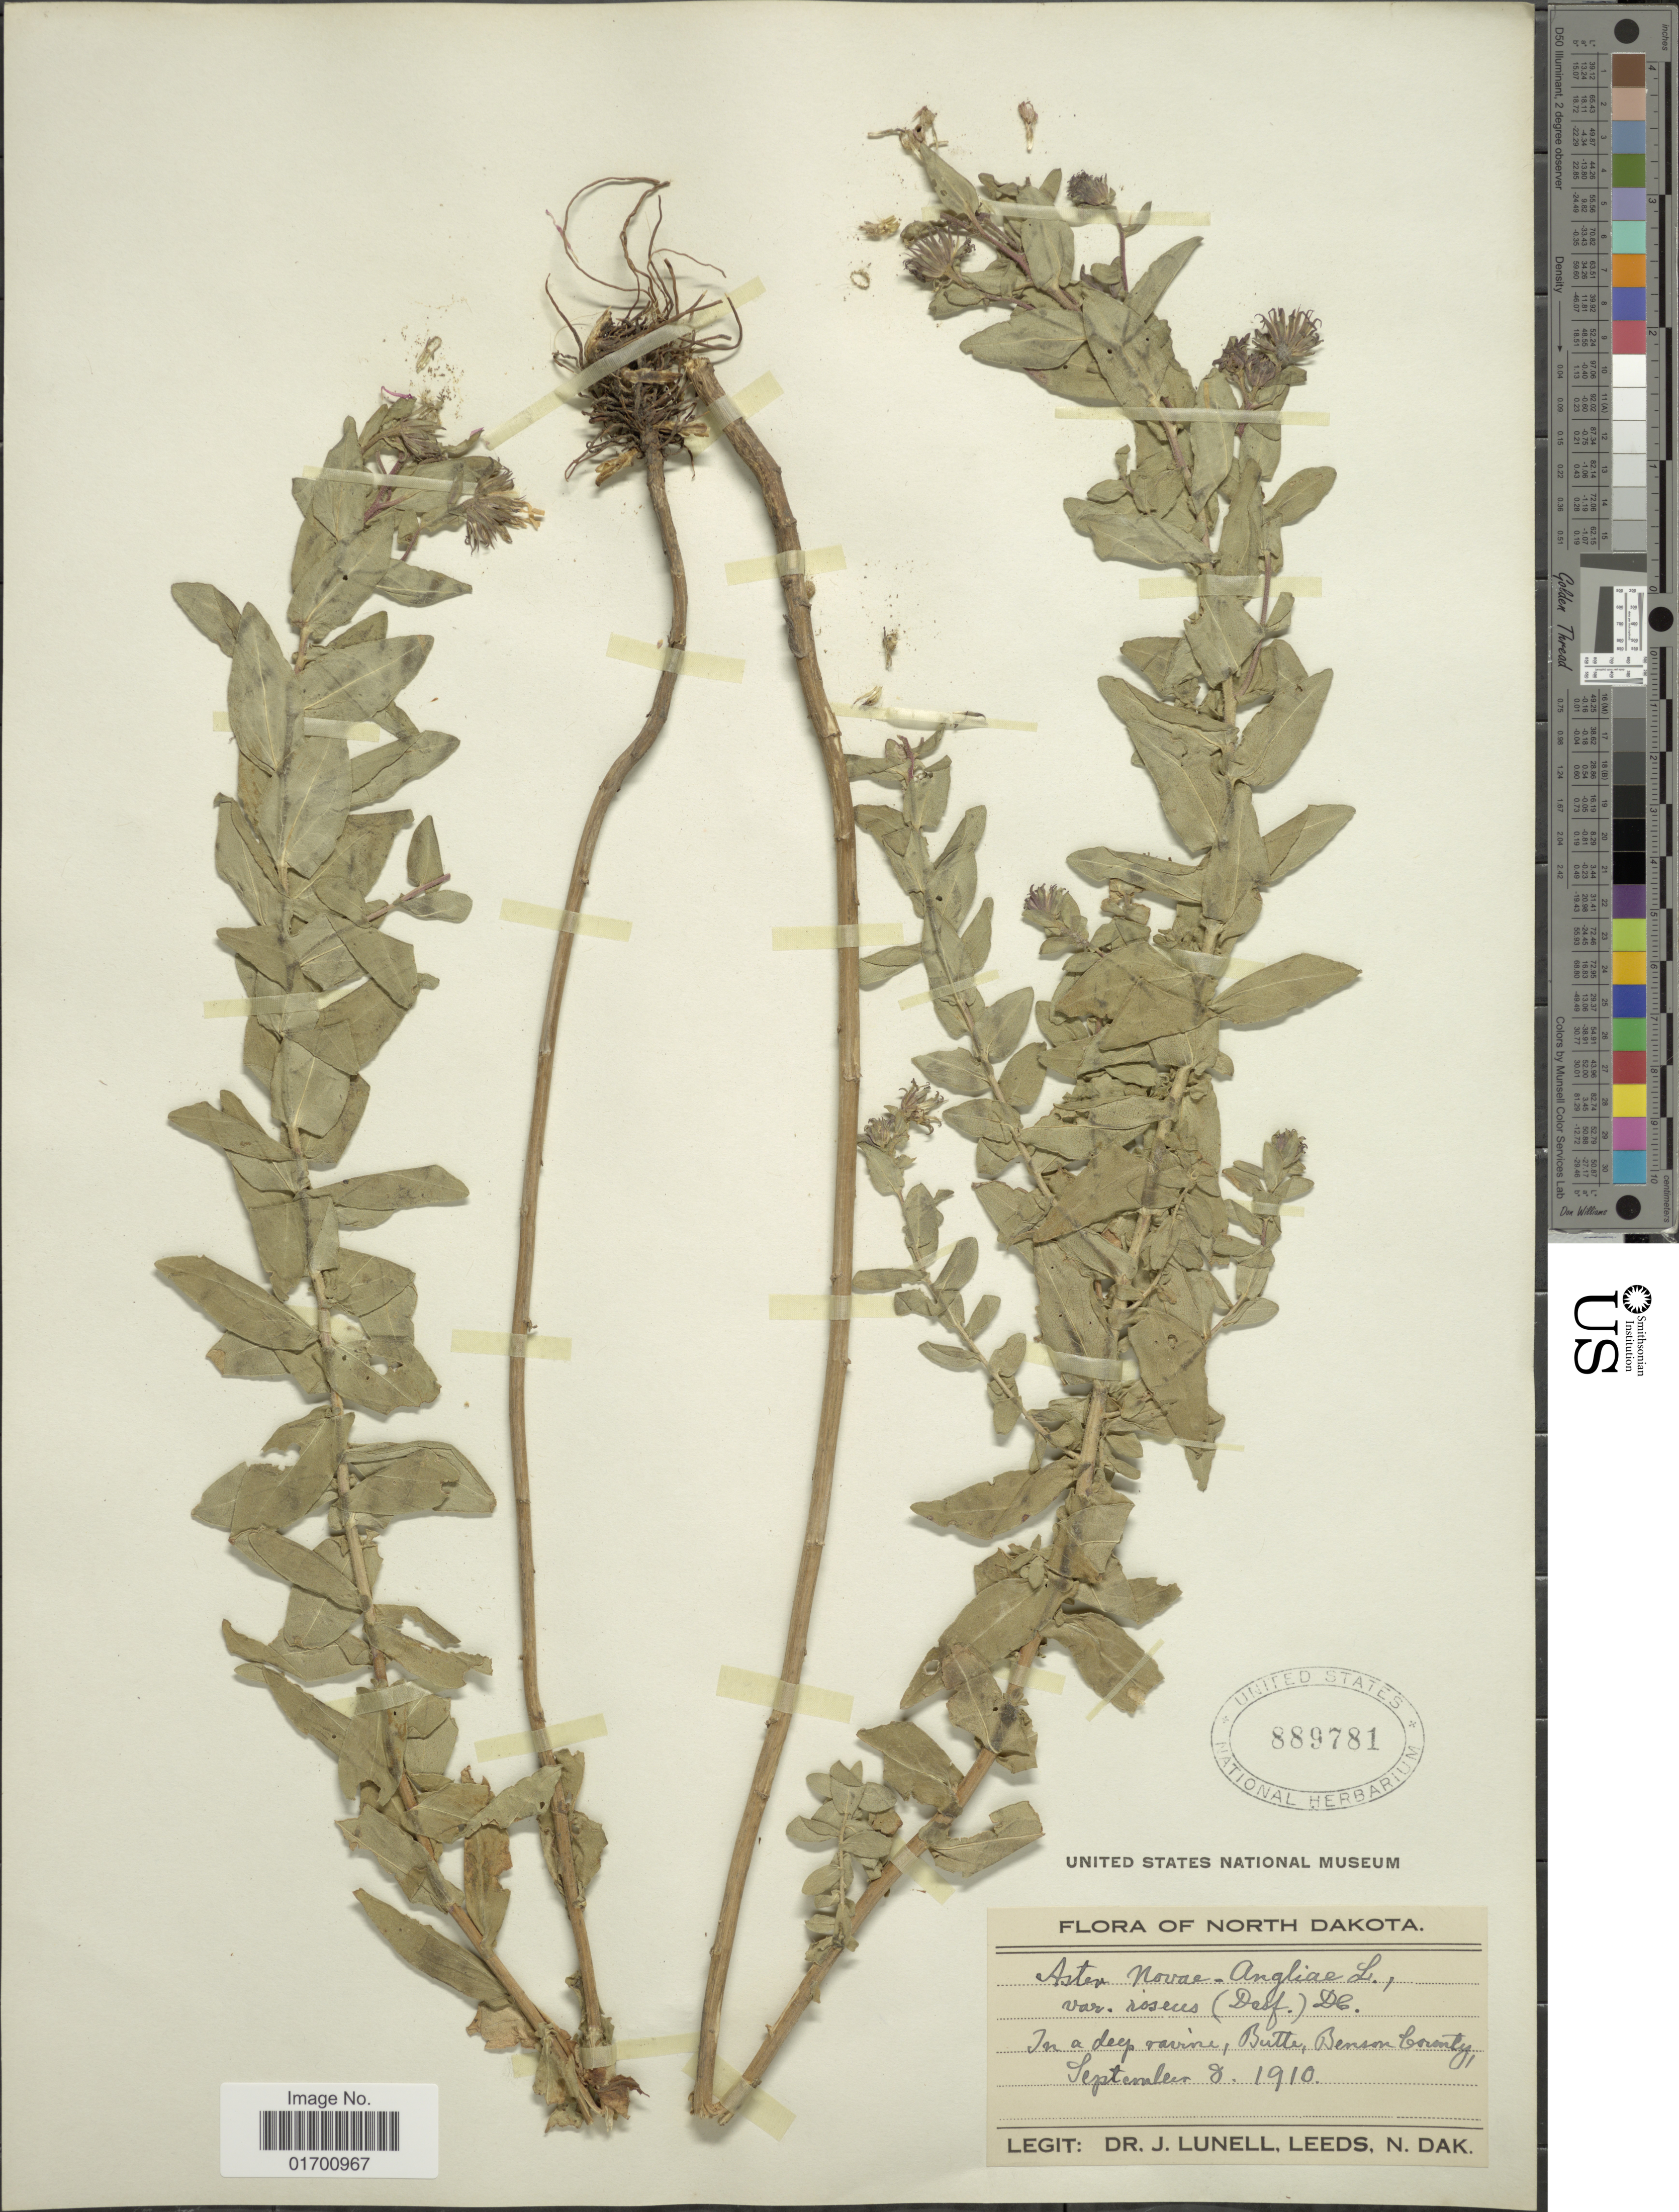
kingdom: Plantae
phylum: Tracheophyta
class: Magnoliopsida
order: Asterales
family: Asteraceae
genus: Symphyotrichum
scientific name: Symphyotrichum novae-angliae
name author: (L.) G.L. Nesom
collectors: J. Lunell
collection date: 1910-09-08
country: United States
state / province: North Dakota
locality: In a deep ravine, Butta, Benson County.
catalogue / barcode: US 889781